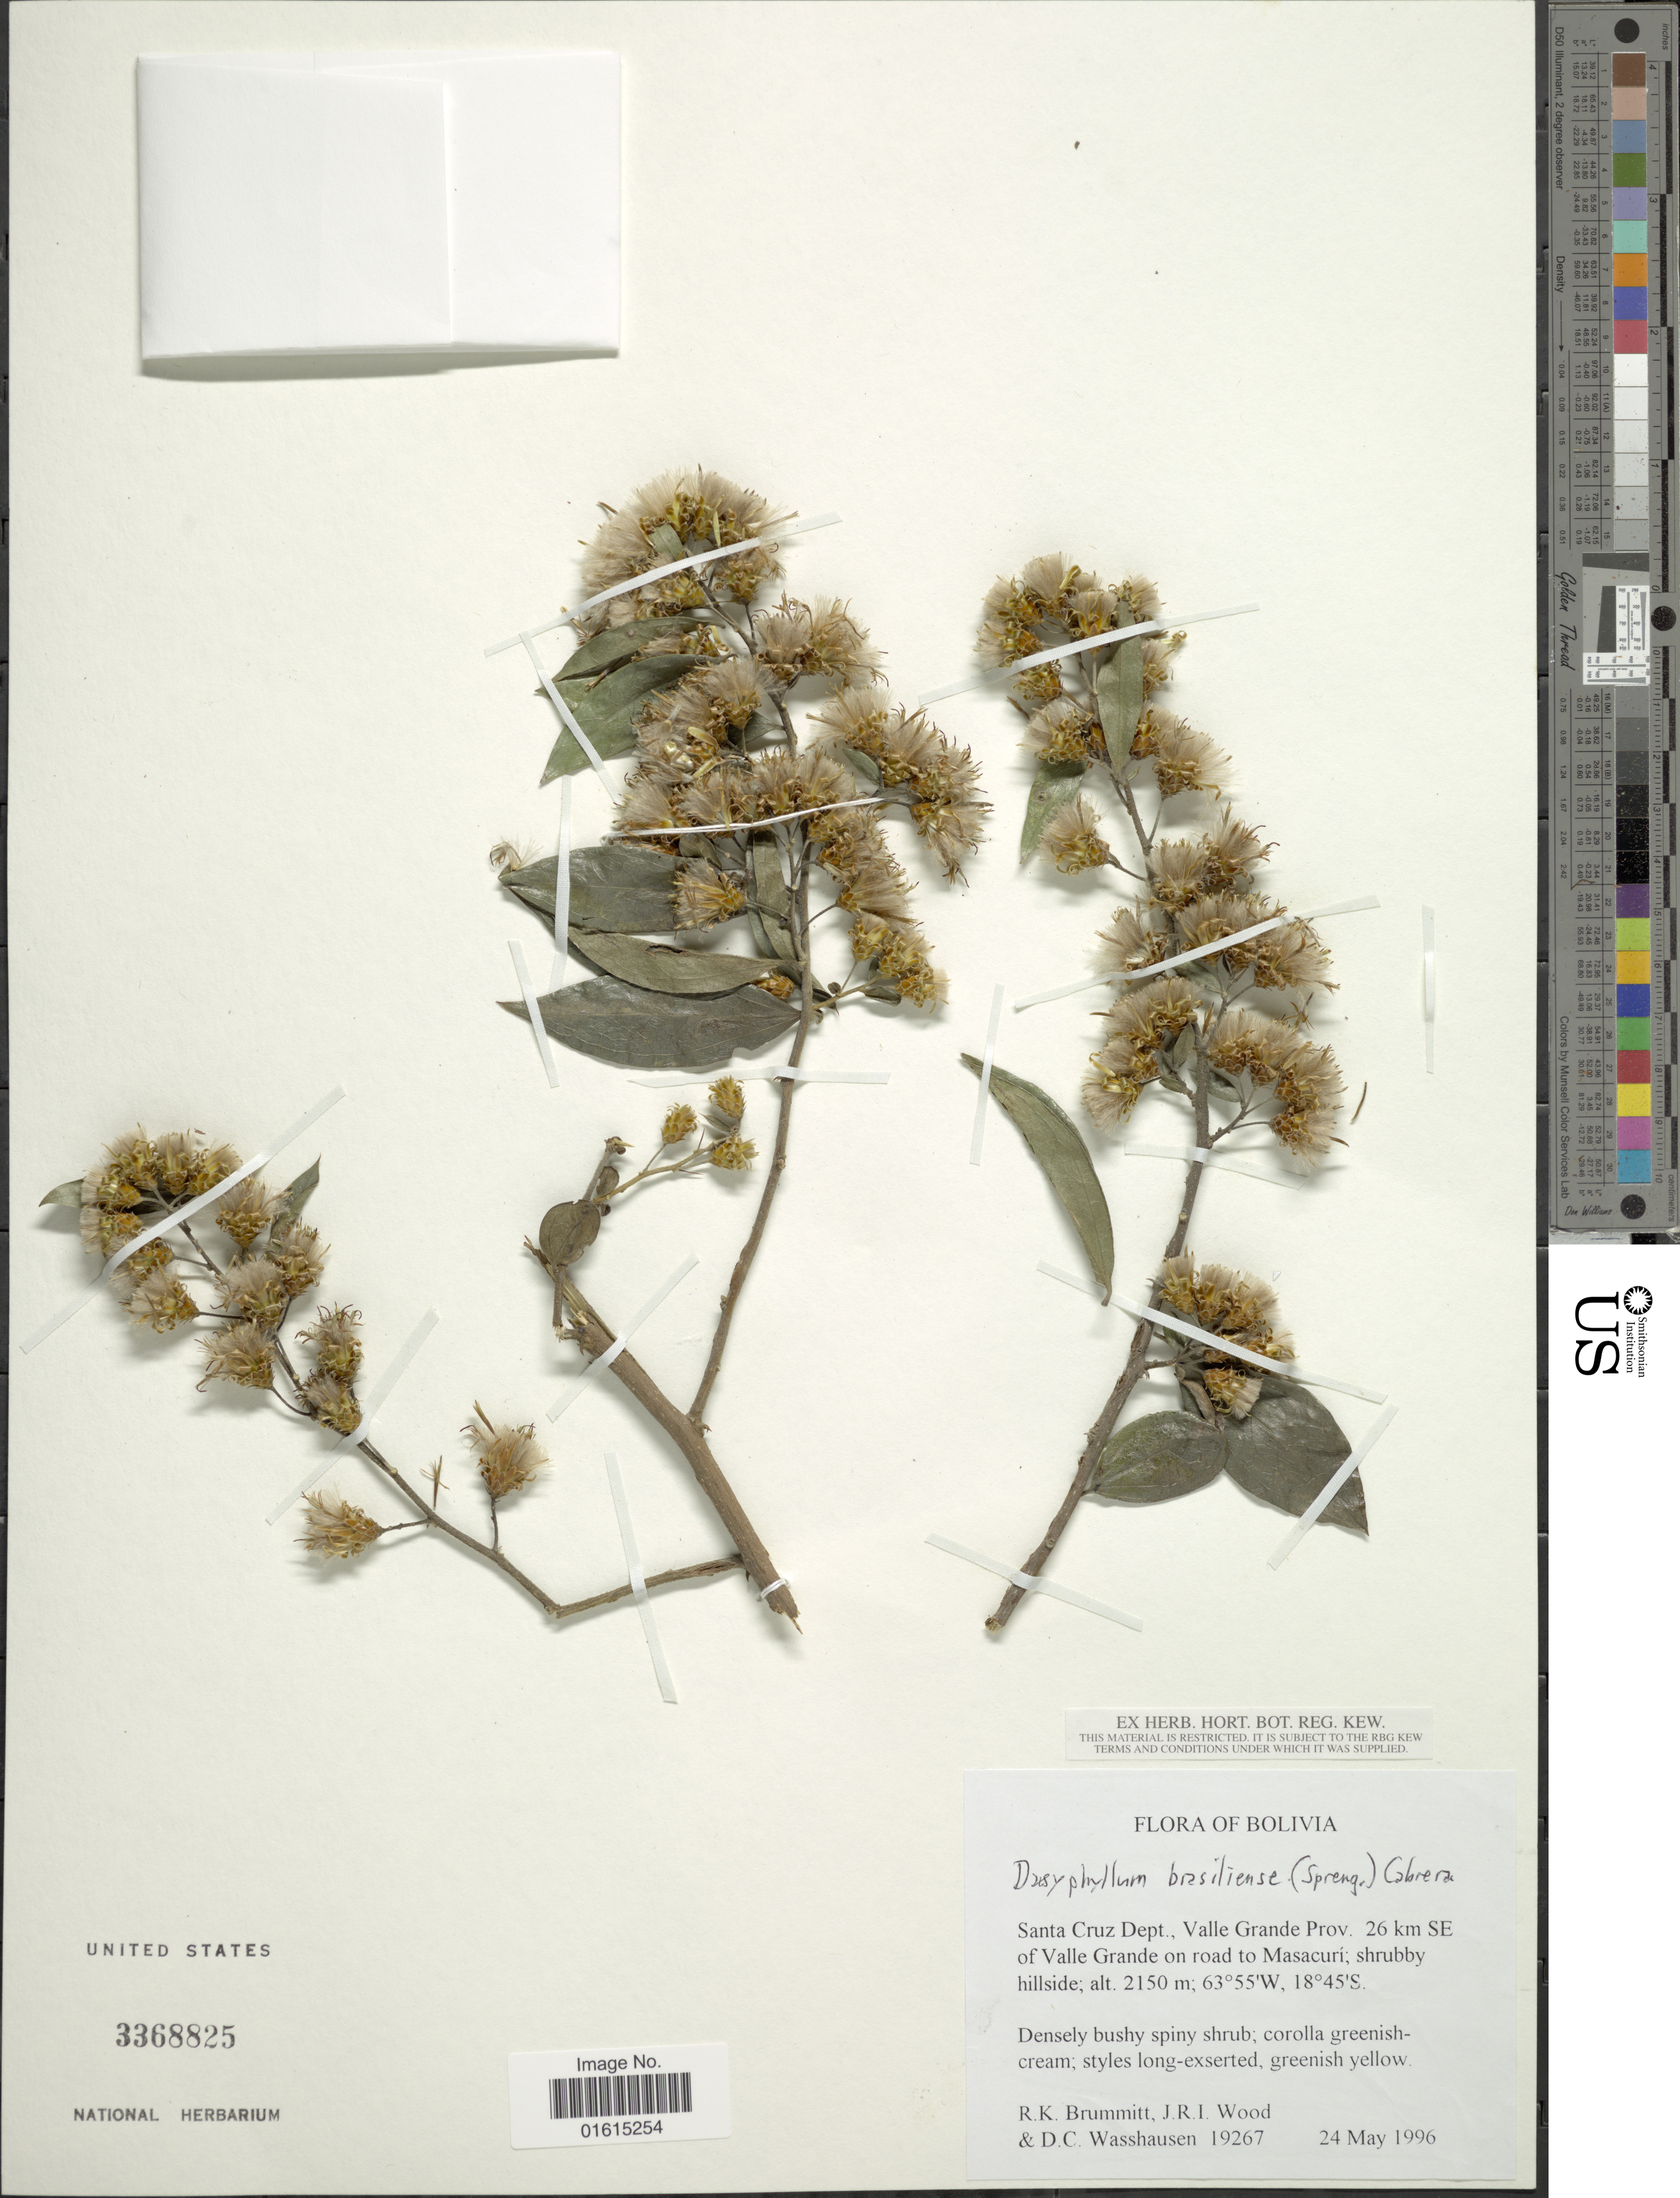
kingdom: Plantae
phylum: Tracheophyta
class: Magnoliopsida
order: Asterales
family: Asteraceae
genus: Dasyphyllum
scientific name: Dasyphyllum brasiliense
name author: (Spreng.) Cabrera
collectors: R. K. Brummitt, J. R. I. Wood & D. C. Wasshausen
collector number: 19267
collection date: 1996-05-24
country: Bolivia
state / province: Santa Cruz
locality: Santa Cruz Dept. Valle Grande Prov., 26 km SE of Valle Grande on road to Masacuri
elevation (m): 2150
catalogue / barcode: US 3368825